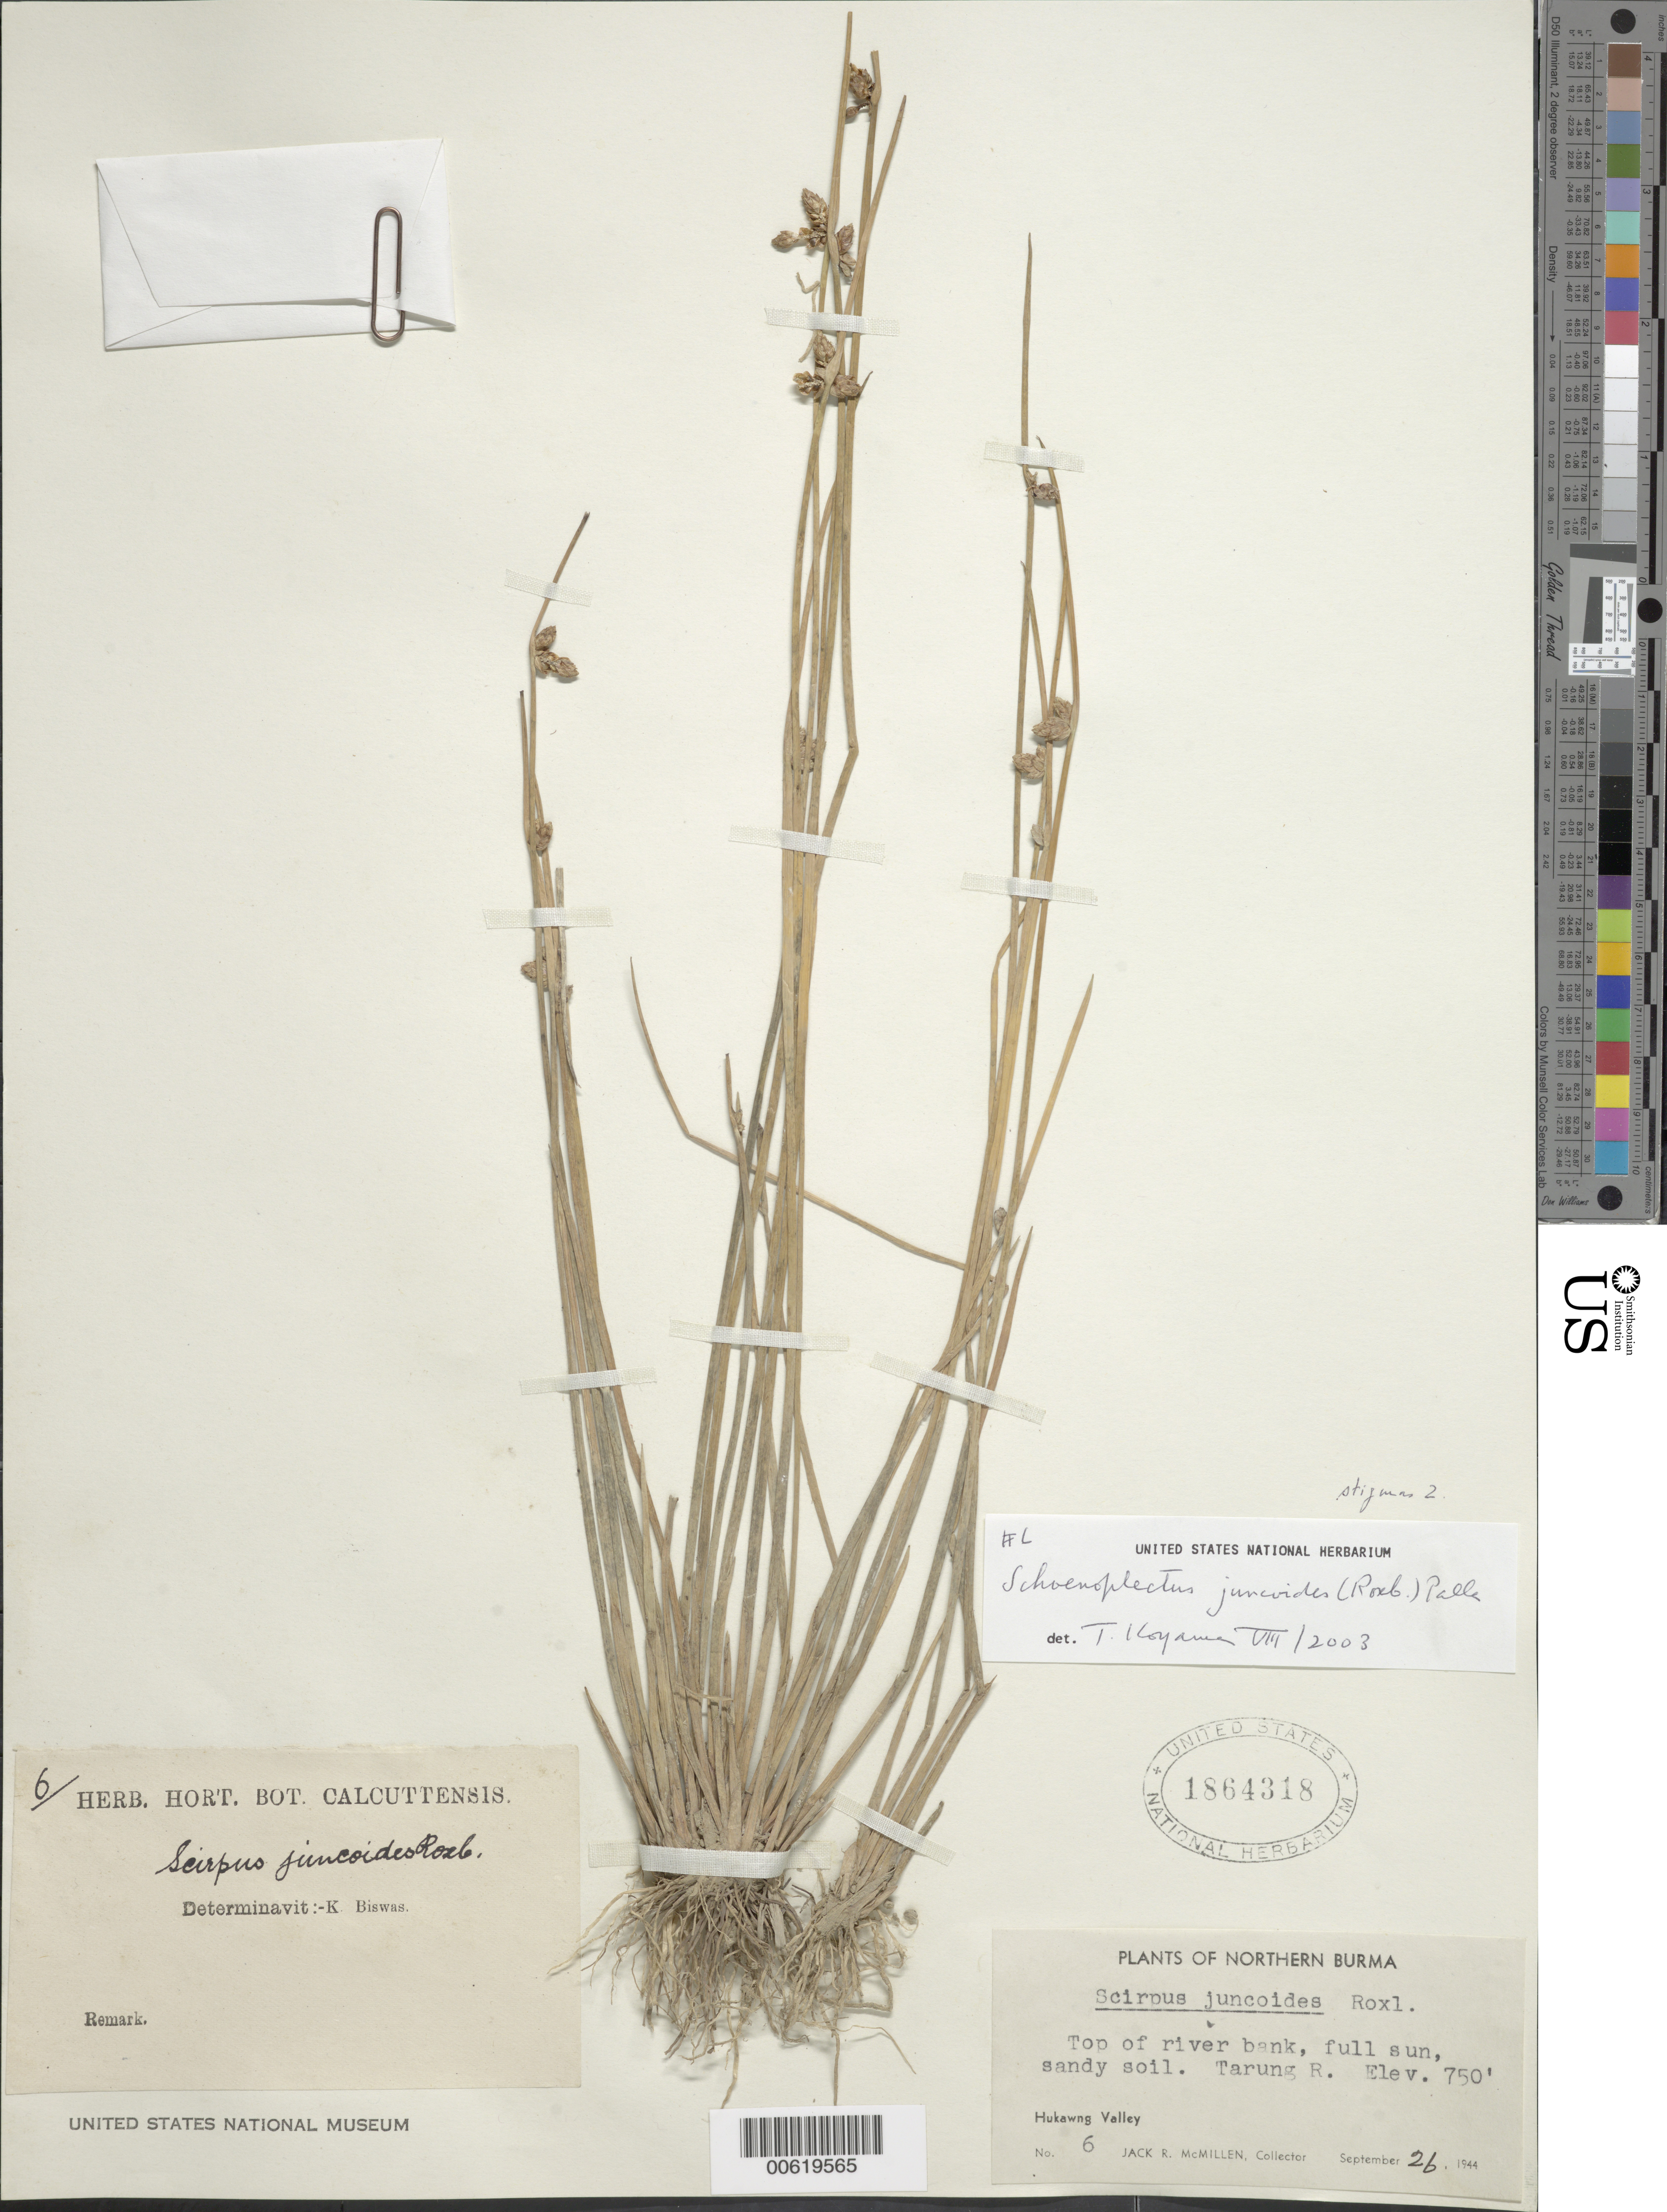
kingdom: Plantae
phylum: Tracheophyta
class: Liliopsida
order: Poales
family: Cyperaceae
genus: Schoenoplectus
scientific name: Schoenoplectus juncoides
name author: (Roxb.) Palla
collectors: J. McMillen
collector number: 6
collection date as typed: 26 Sep 1944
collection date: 1944-09-26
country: Myanmar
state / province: Kachin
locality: Hukang Valley.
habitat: Top of river bank, full sun, sandy soil.Tarung R.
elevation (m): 229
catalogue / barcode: US 1864318